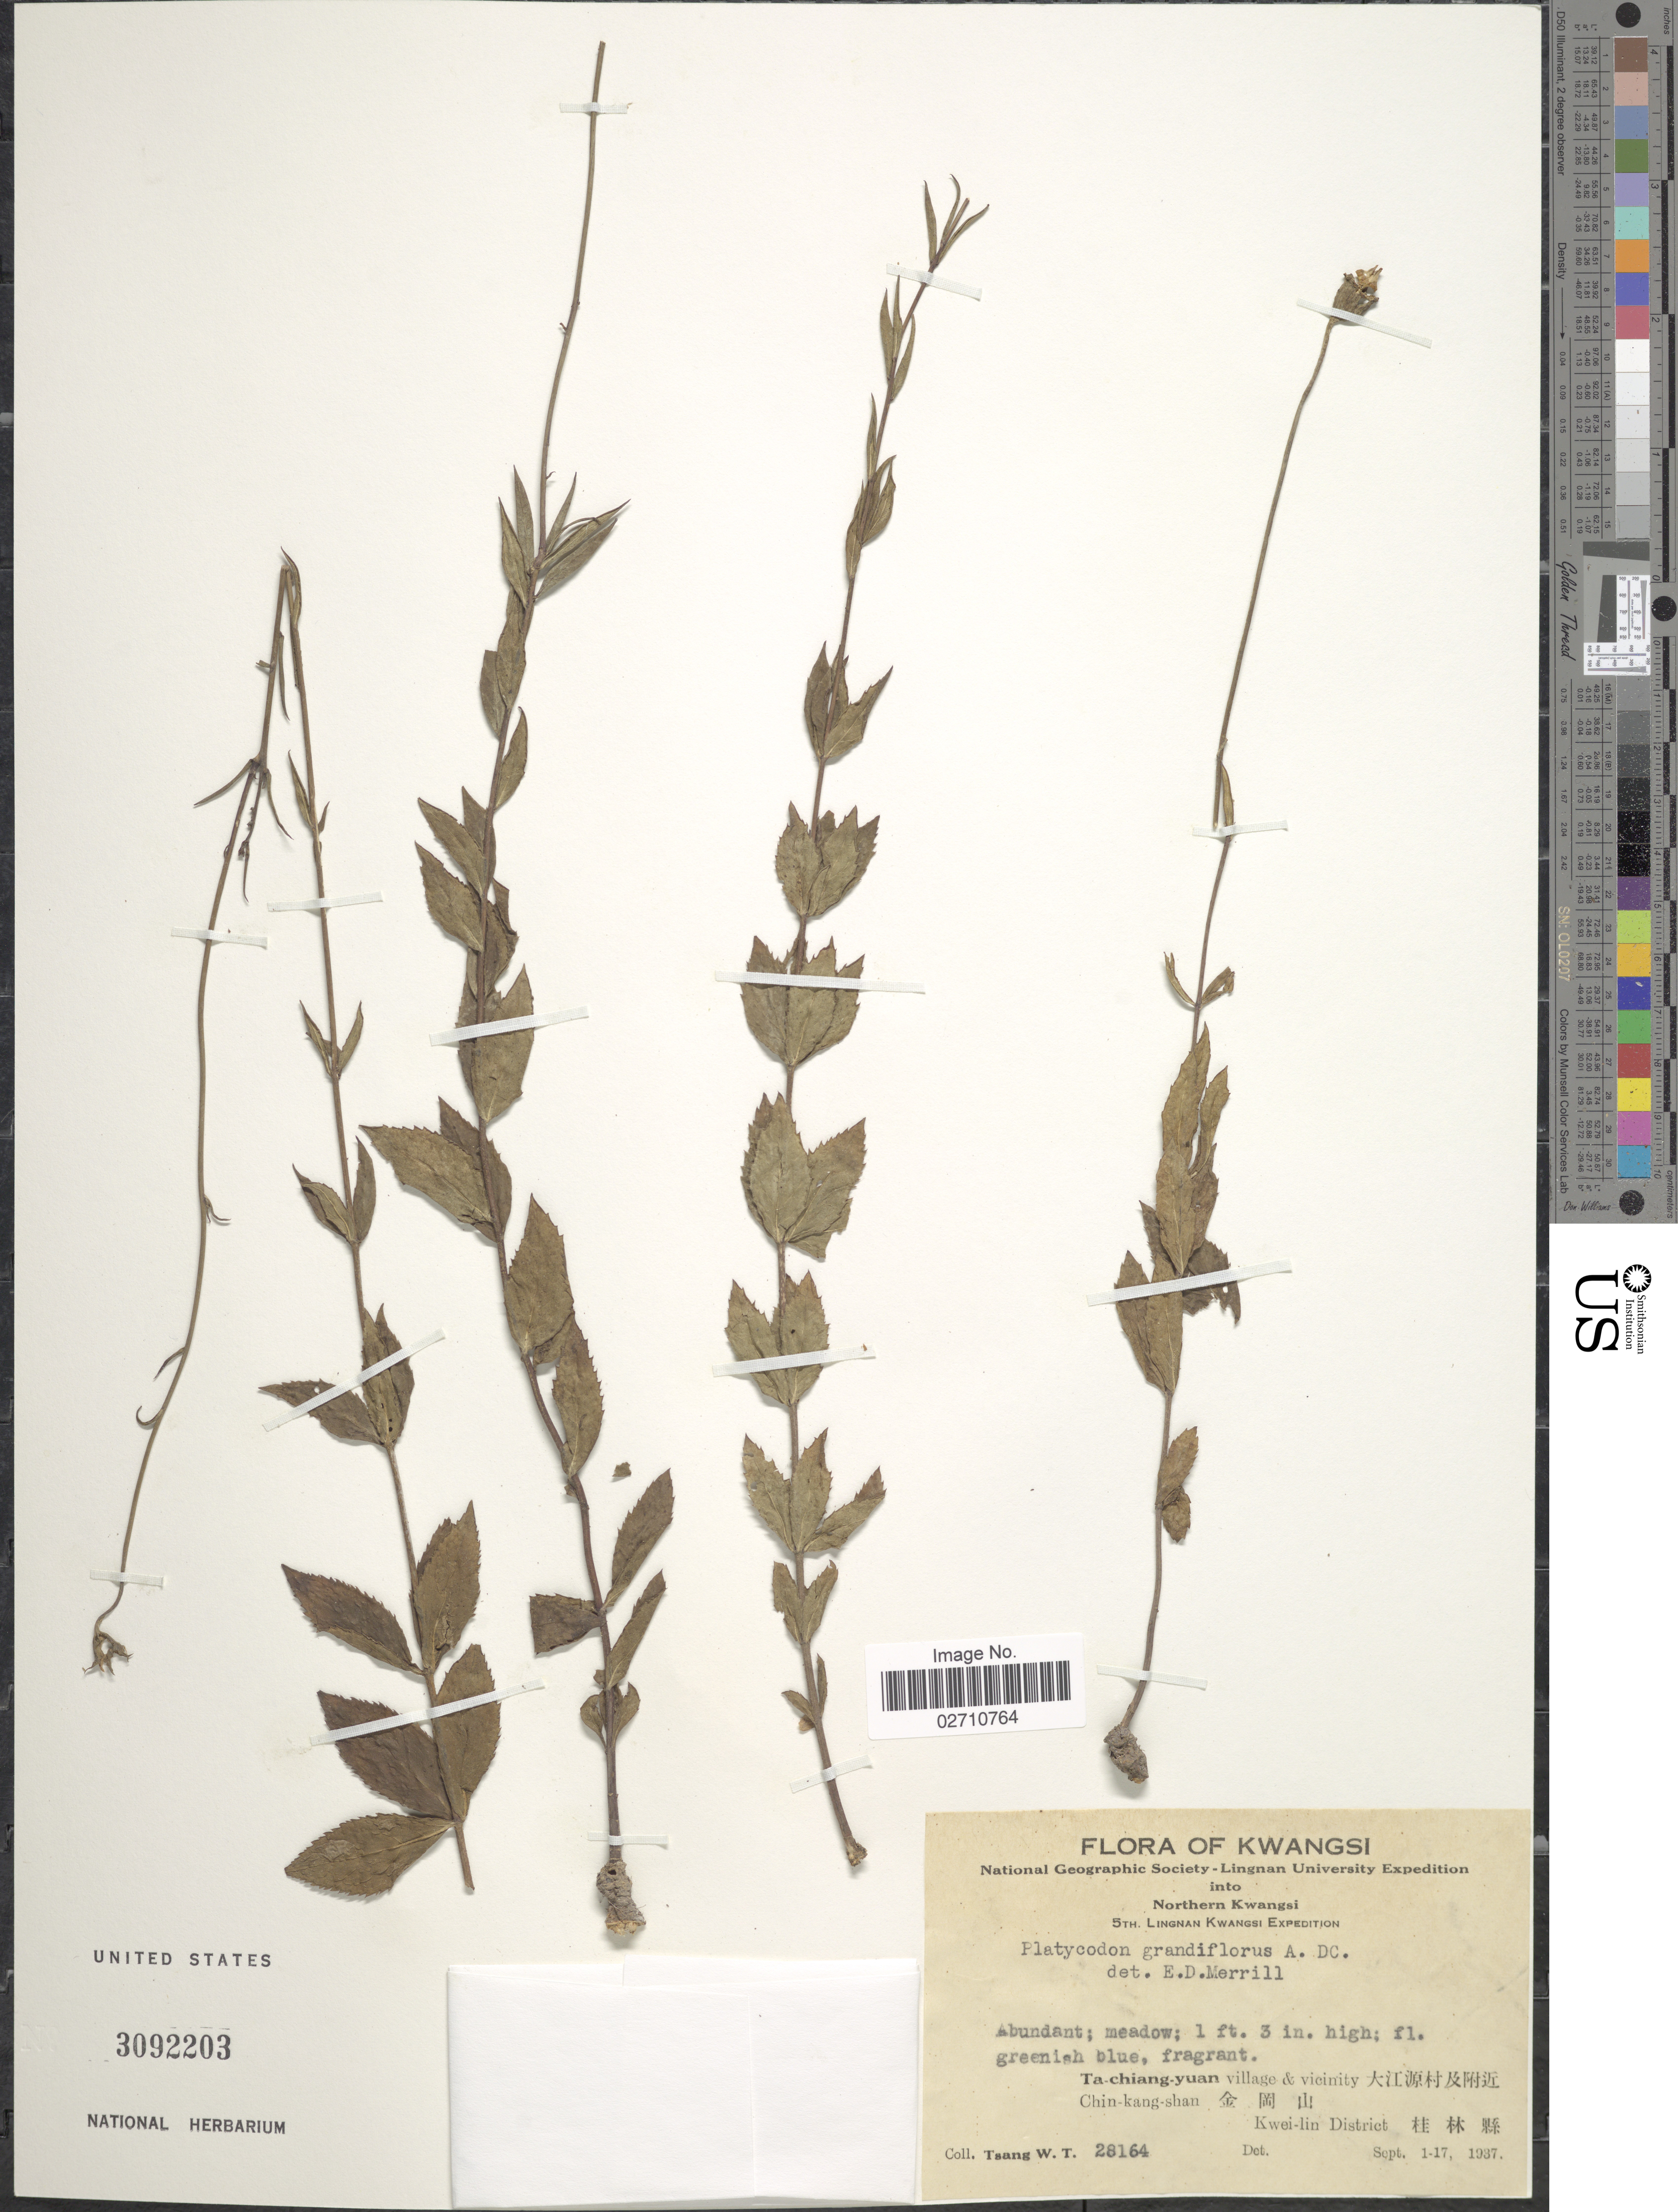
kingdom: Plantae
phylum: Tracheophyta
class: Magnoliopsida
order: Asterales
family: Campanulaceae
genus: Platycodon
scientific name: Platycodon grandiflorus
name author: (Jacq.) A. DC.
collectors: W. T. Tsang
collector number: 28164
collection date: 1937-09-01/1937-09-17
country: China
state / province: Guangxi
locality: Northern Kwangsi. Ta-chiang-yuan village & vicinity Chin-kang-shan. Kwei-lin District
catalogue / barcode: US 3092203